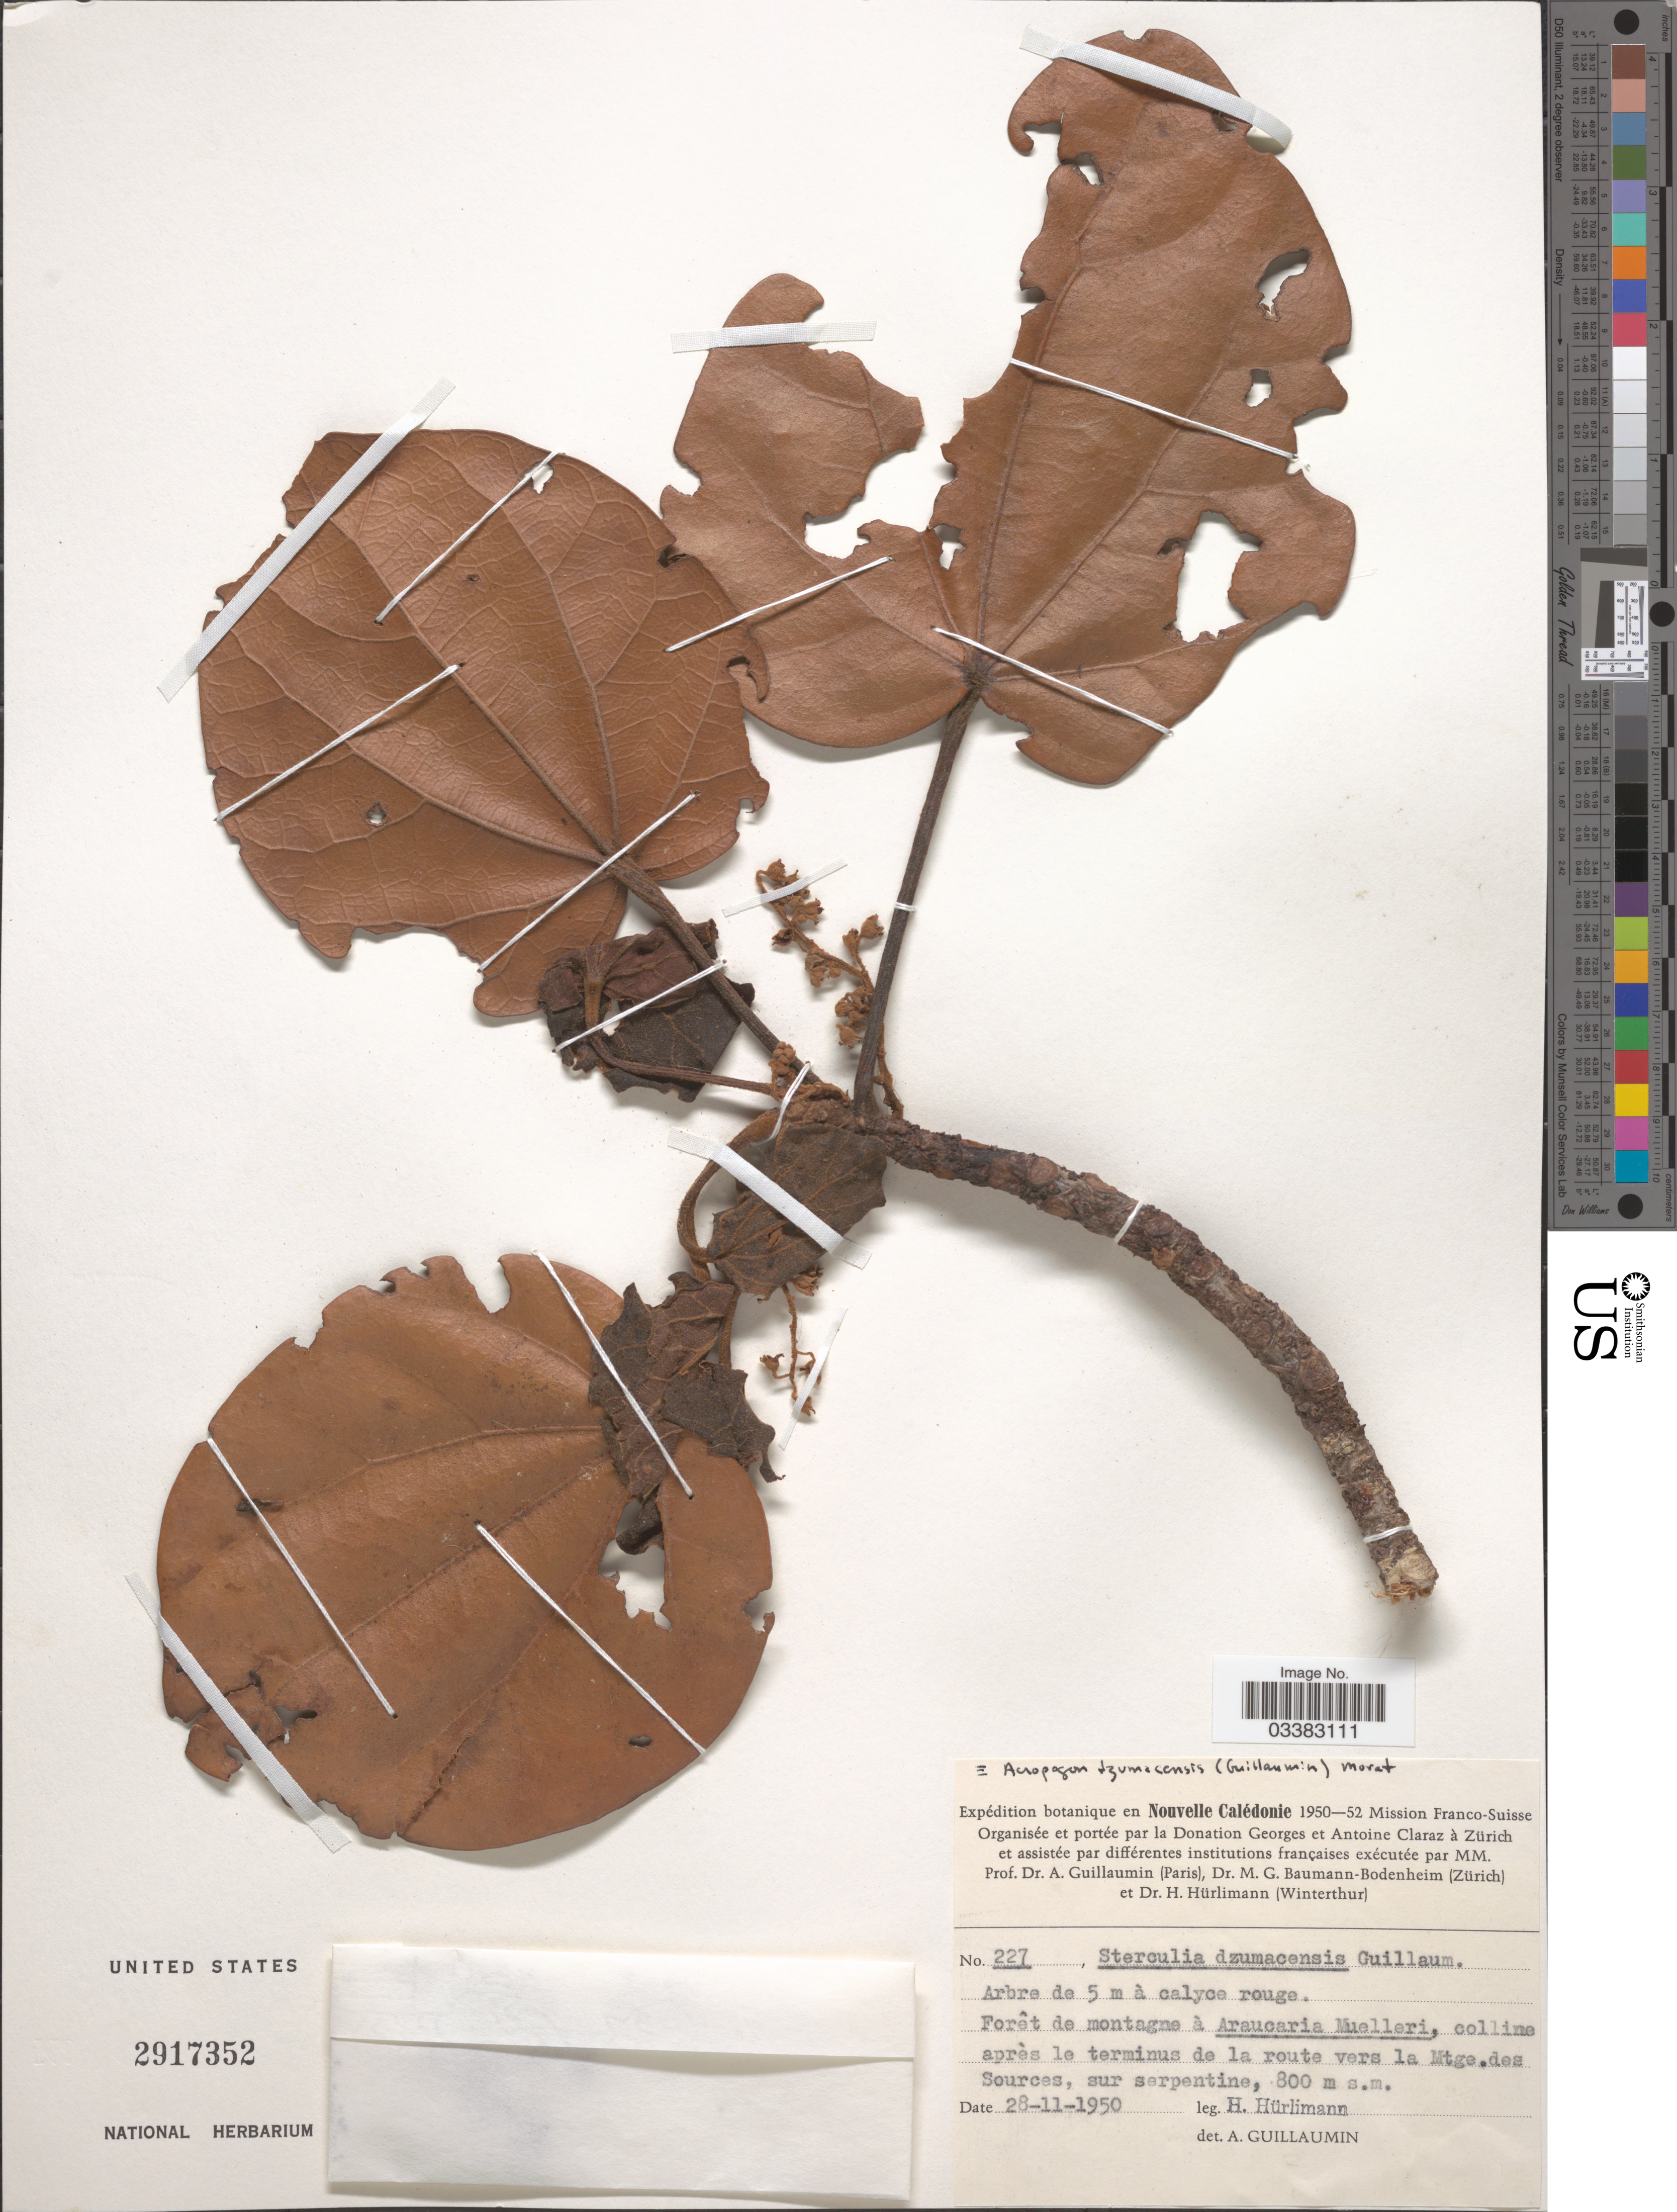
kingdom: Plantae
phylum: Tracheophyta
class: Magnoliopsida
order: Malvales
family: Malvaceae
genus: Acropogon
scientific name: Acropogon dzumacensis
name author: (Guillaumin) Morat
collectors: H. Hürlimann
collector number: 227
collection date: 1950-11-28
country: New Caledonia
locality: Colline après le terminus de la route vers la Mtge. des Sources, sur serpentine.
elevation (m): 800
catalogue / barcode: US 2917352